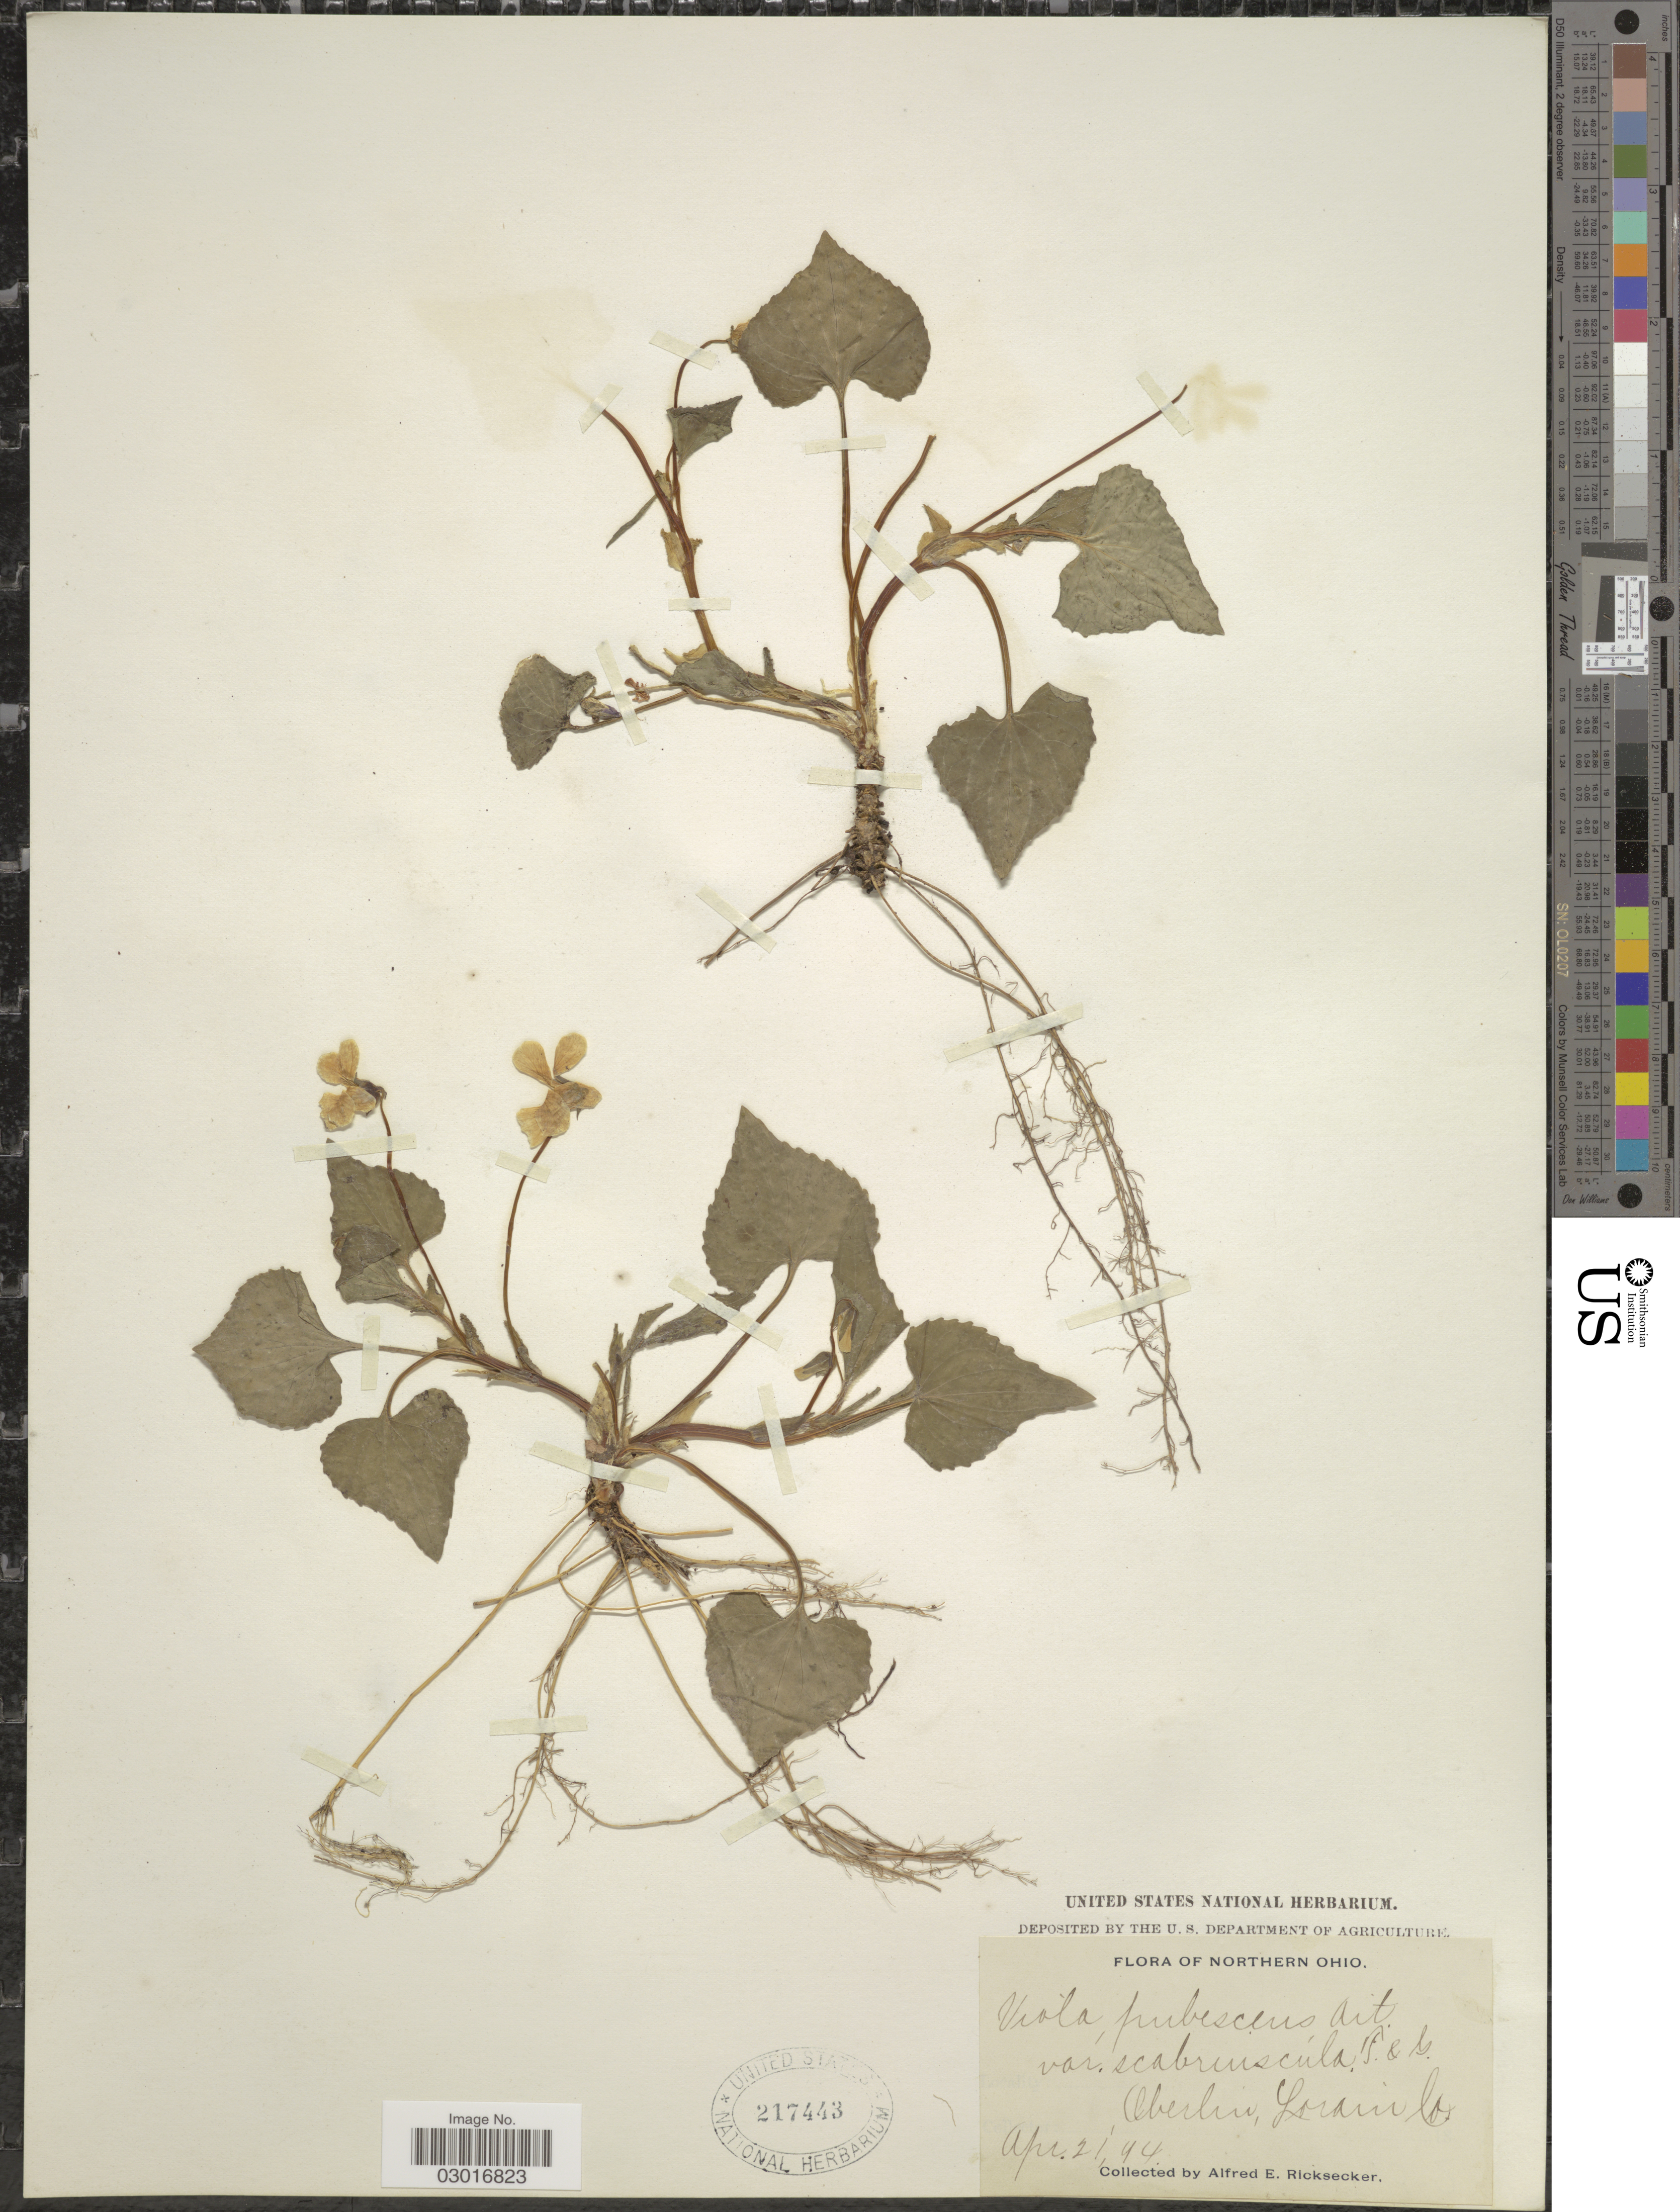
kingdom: Plantae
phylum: Tracheophyta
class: Magnoliopsida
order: Malpighiales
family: Violaceae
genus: Viola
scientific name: Viola scabriuscula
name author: (Torr. & A. Gray) Shafer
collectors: A. E. Ricksecker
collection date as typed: Transcribed d/m/y: 21/4/44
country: United States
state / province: Ohio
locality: Northern Ohio. Oberlin, Lorain Co.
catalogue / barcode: US 217443